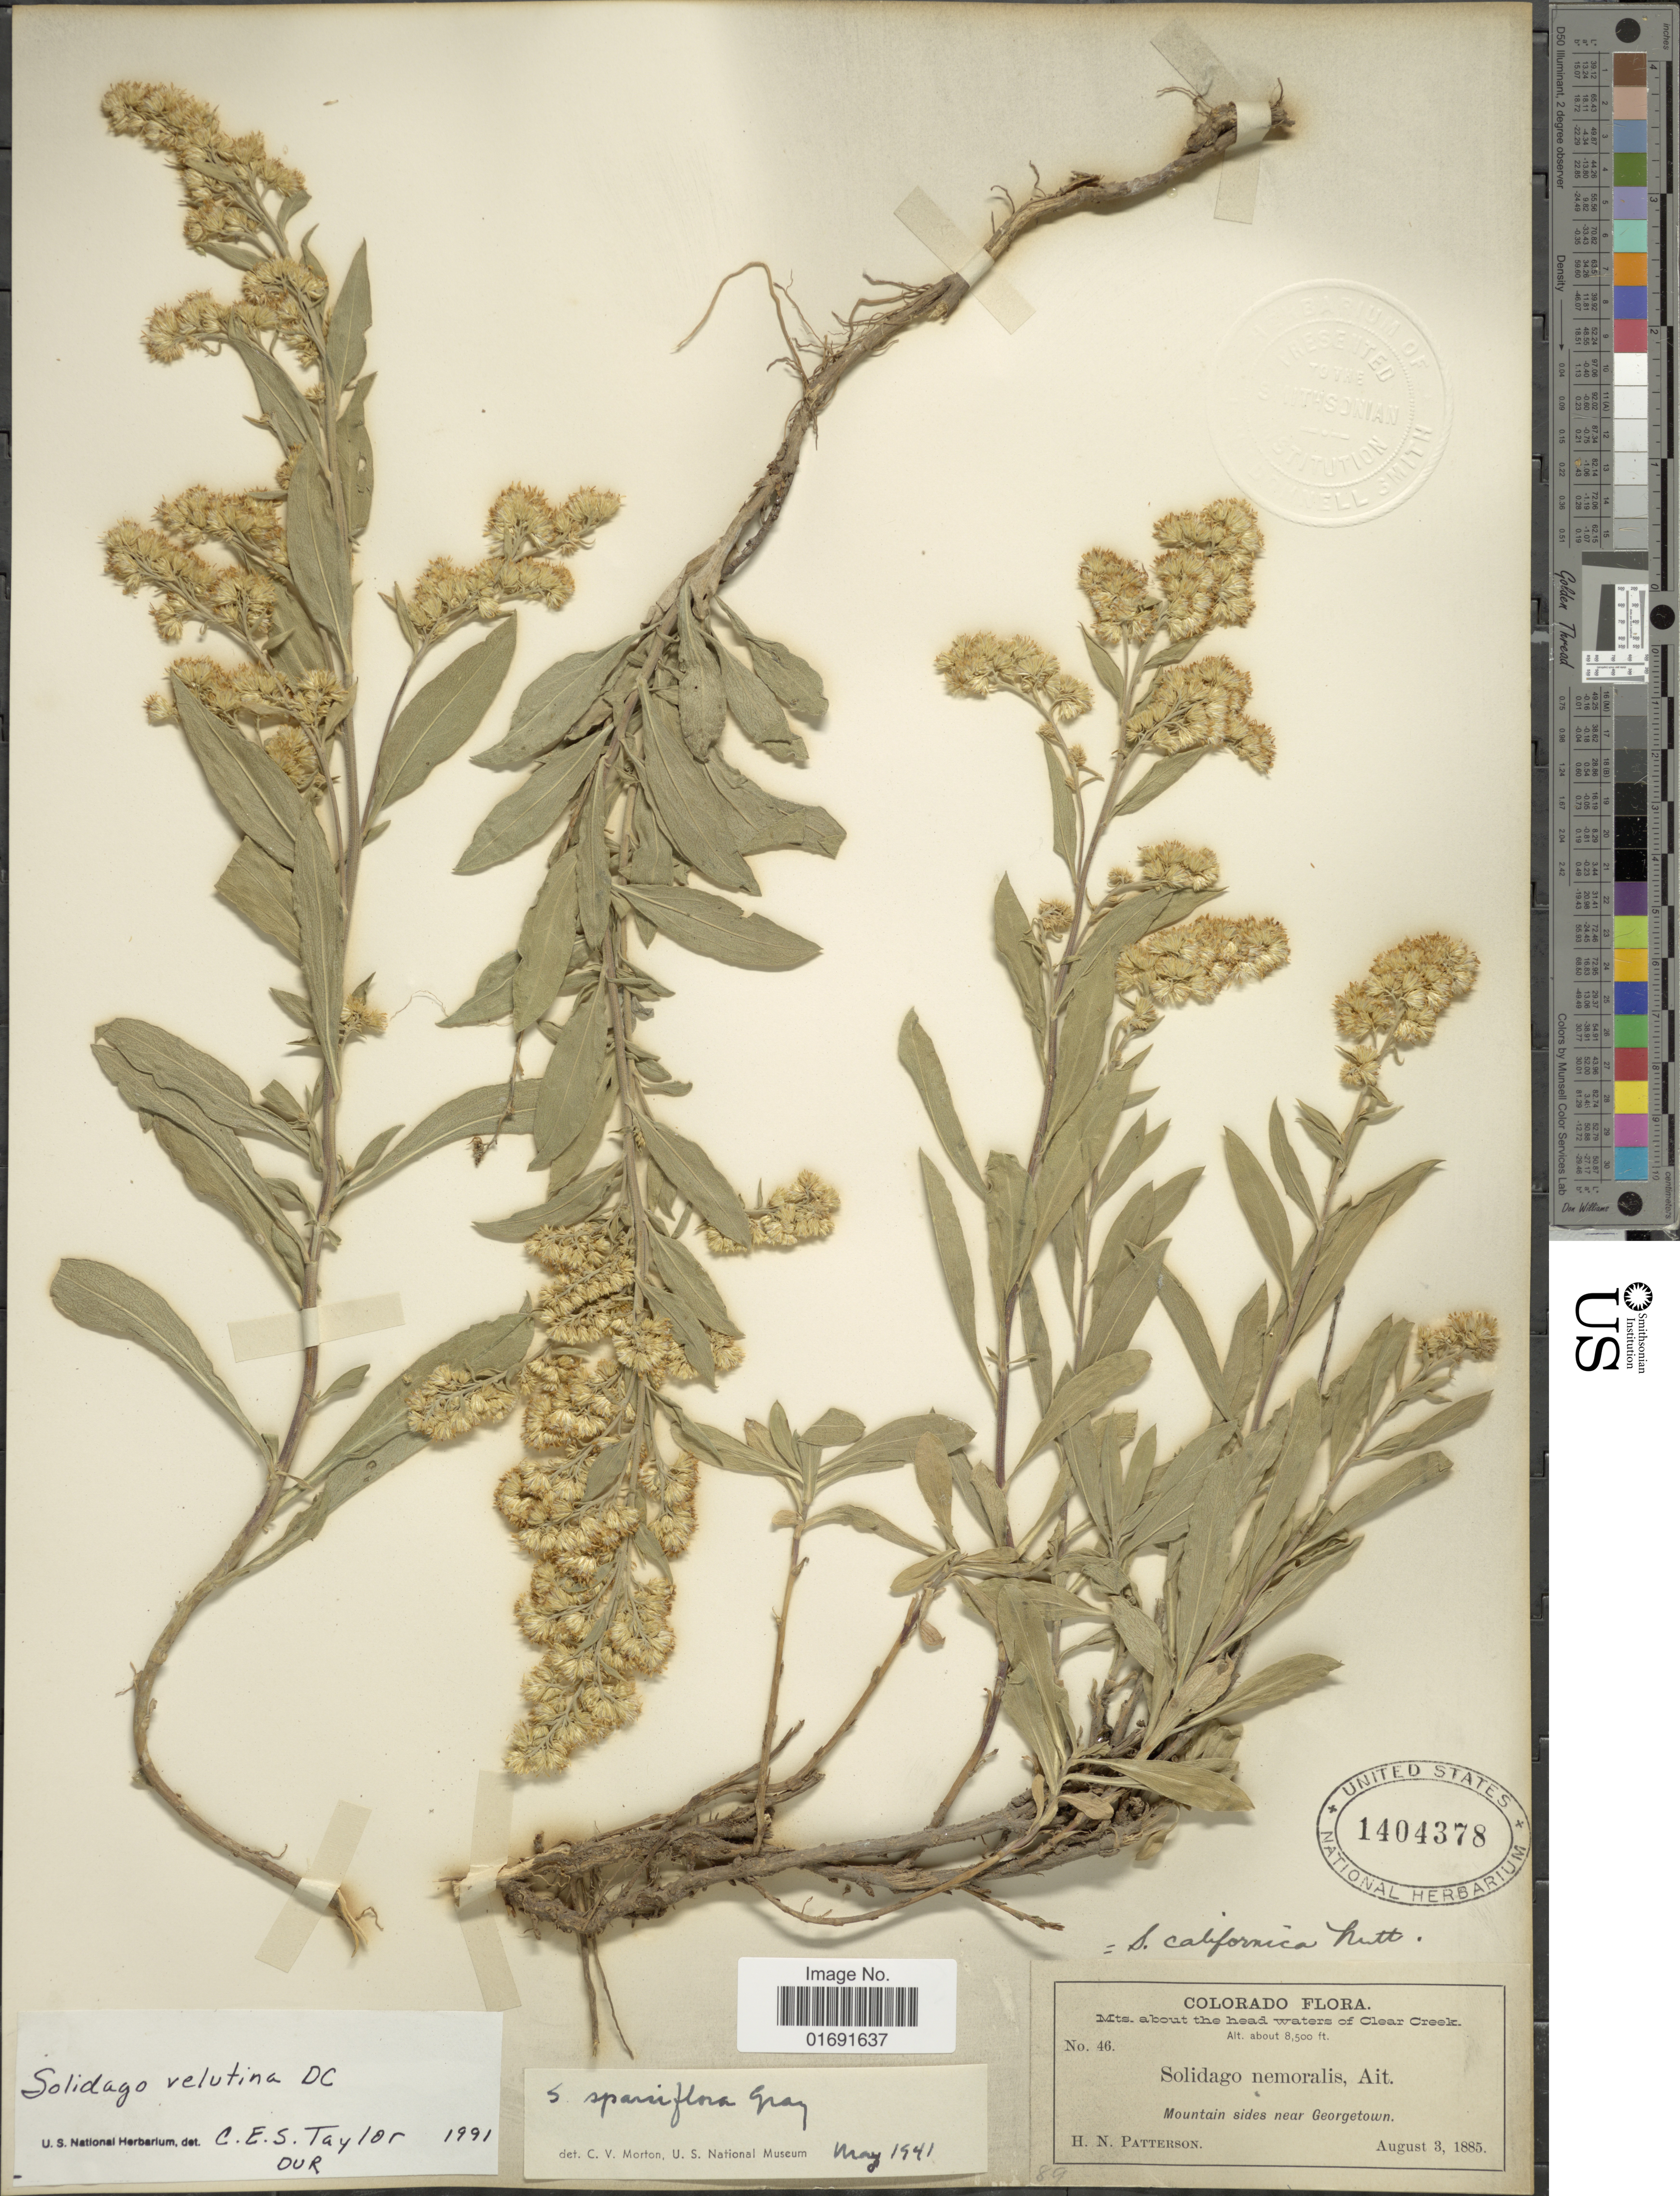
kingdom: Plantae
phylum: Tracheophyta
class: Magnoliopsida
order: Asterales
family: Asteraceae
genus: Solidago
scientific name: Solidago velutina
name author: DC.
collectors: H. N. Patterson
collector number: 46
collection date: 1885-08-03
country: United States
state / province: Colorado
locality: Mts. about the head waters of Clear creek, Mountain sides near Georgetown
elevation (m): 2591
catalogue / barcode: US 1404378